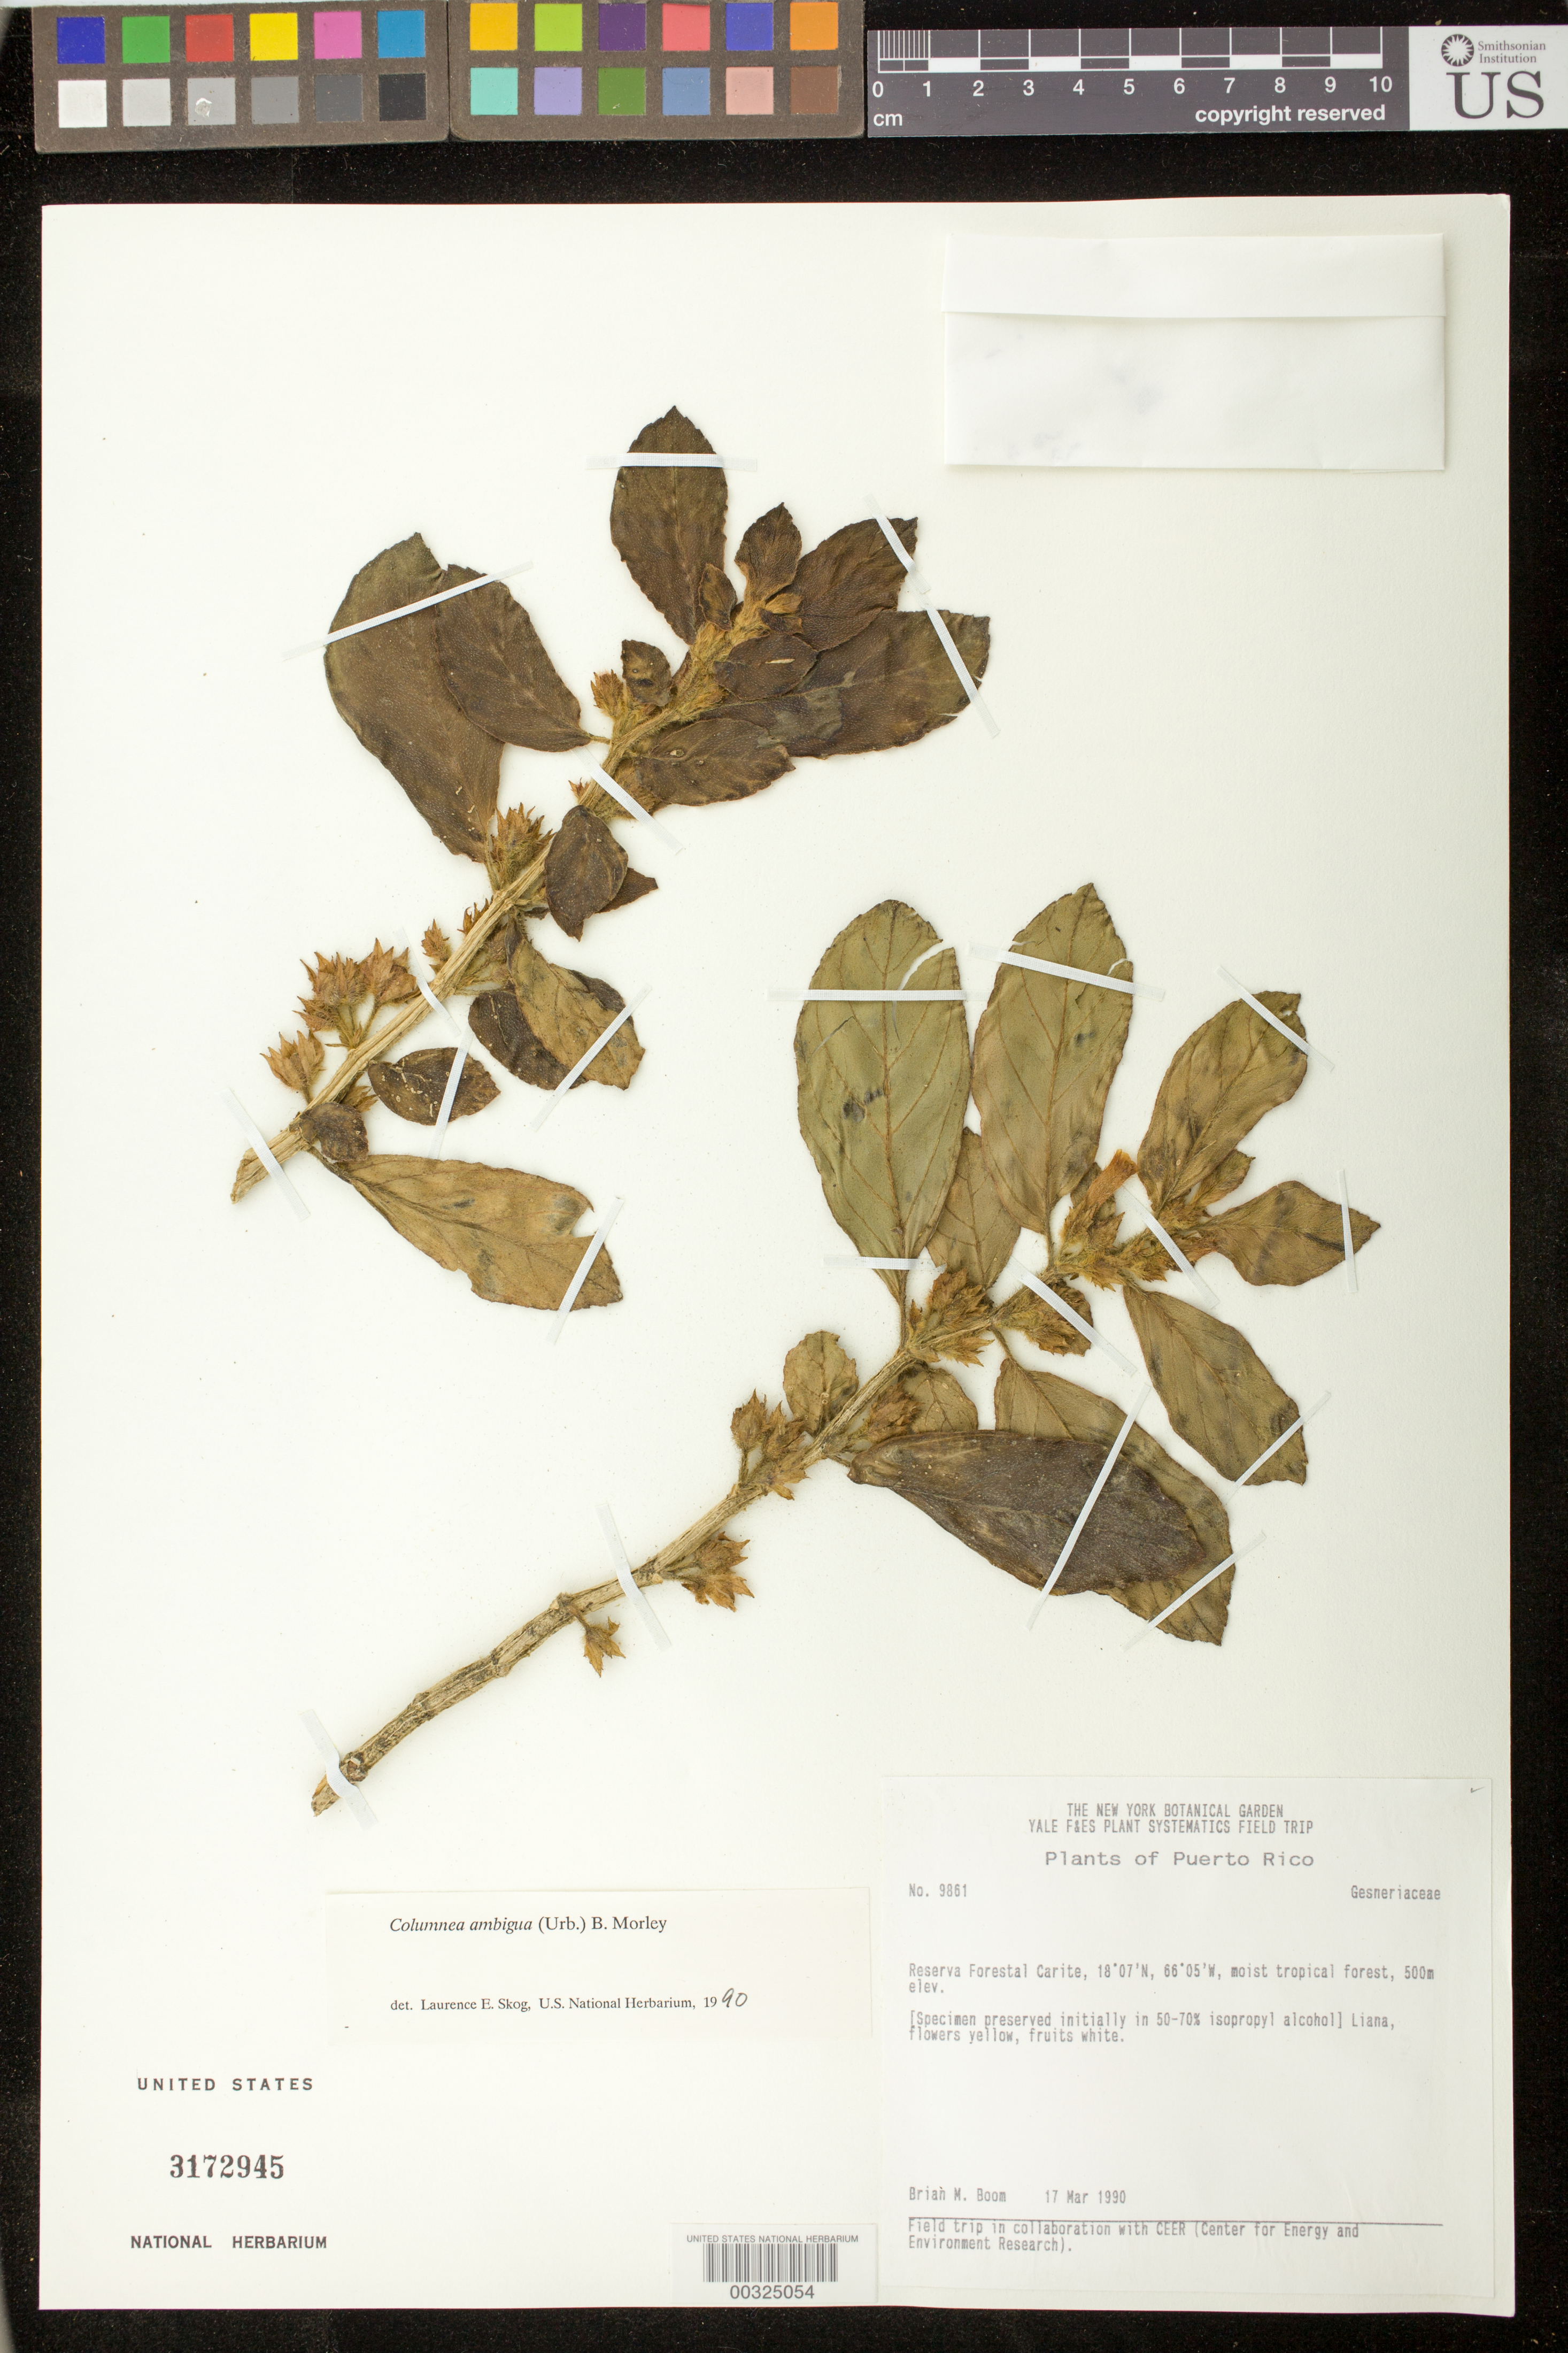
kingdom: Plantae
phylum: Tracheophyta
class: Magnoliopsida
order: Lamiales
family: Gesneriaceae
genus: Columnea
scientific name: Columnea ambigua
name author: (Urb.) B.D. Morley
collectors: B. M. Boom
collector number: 9861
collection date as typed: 17 Mar 1990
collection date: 1990-03-17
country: Puerto Rico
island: Puerto Rico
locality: Reserva Forestal Carite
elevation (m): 500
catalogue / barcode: US 3172945